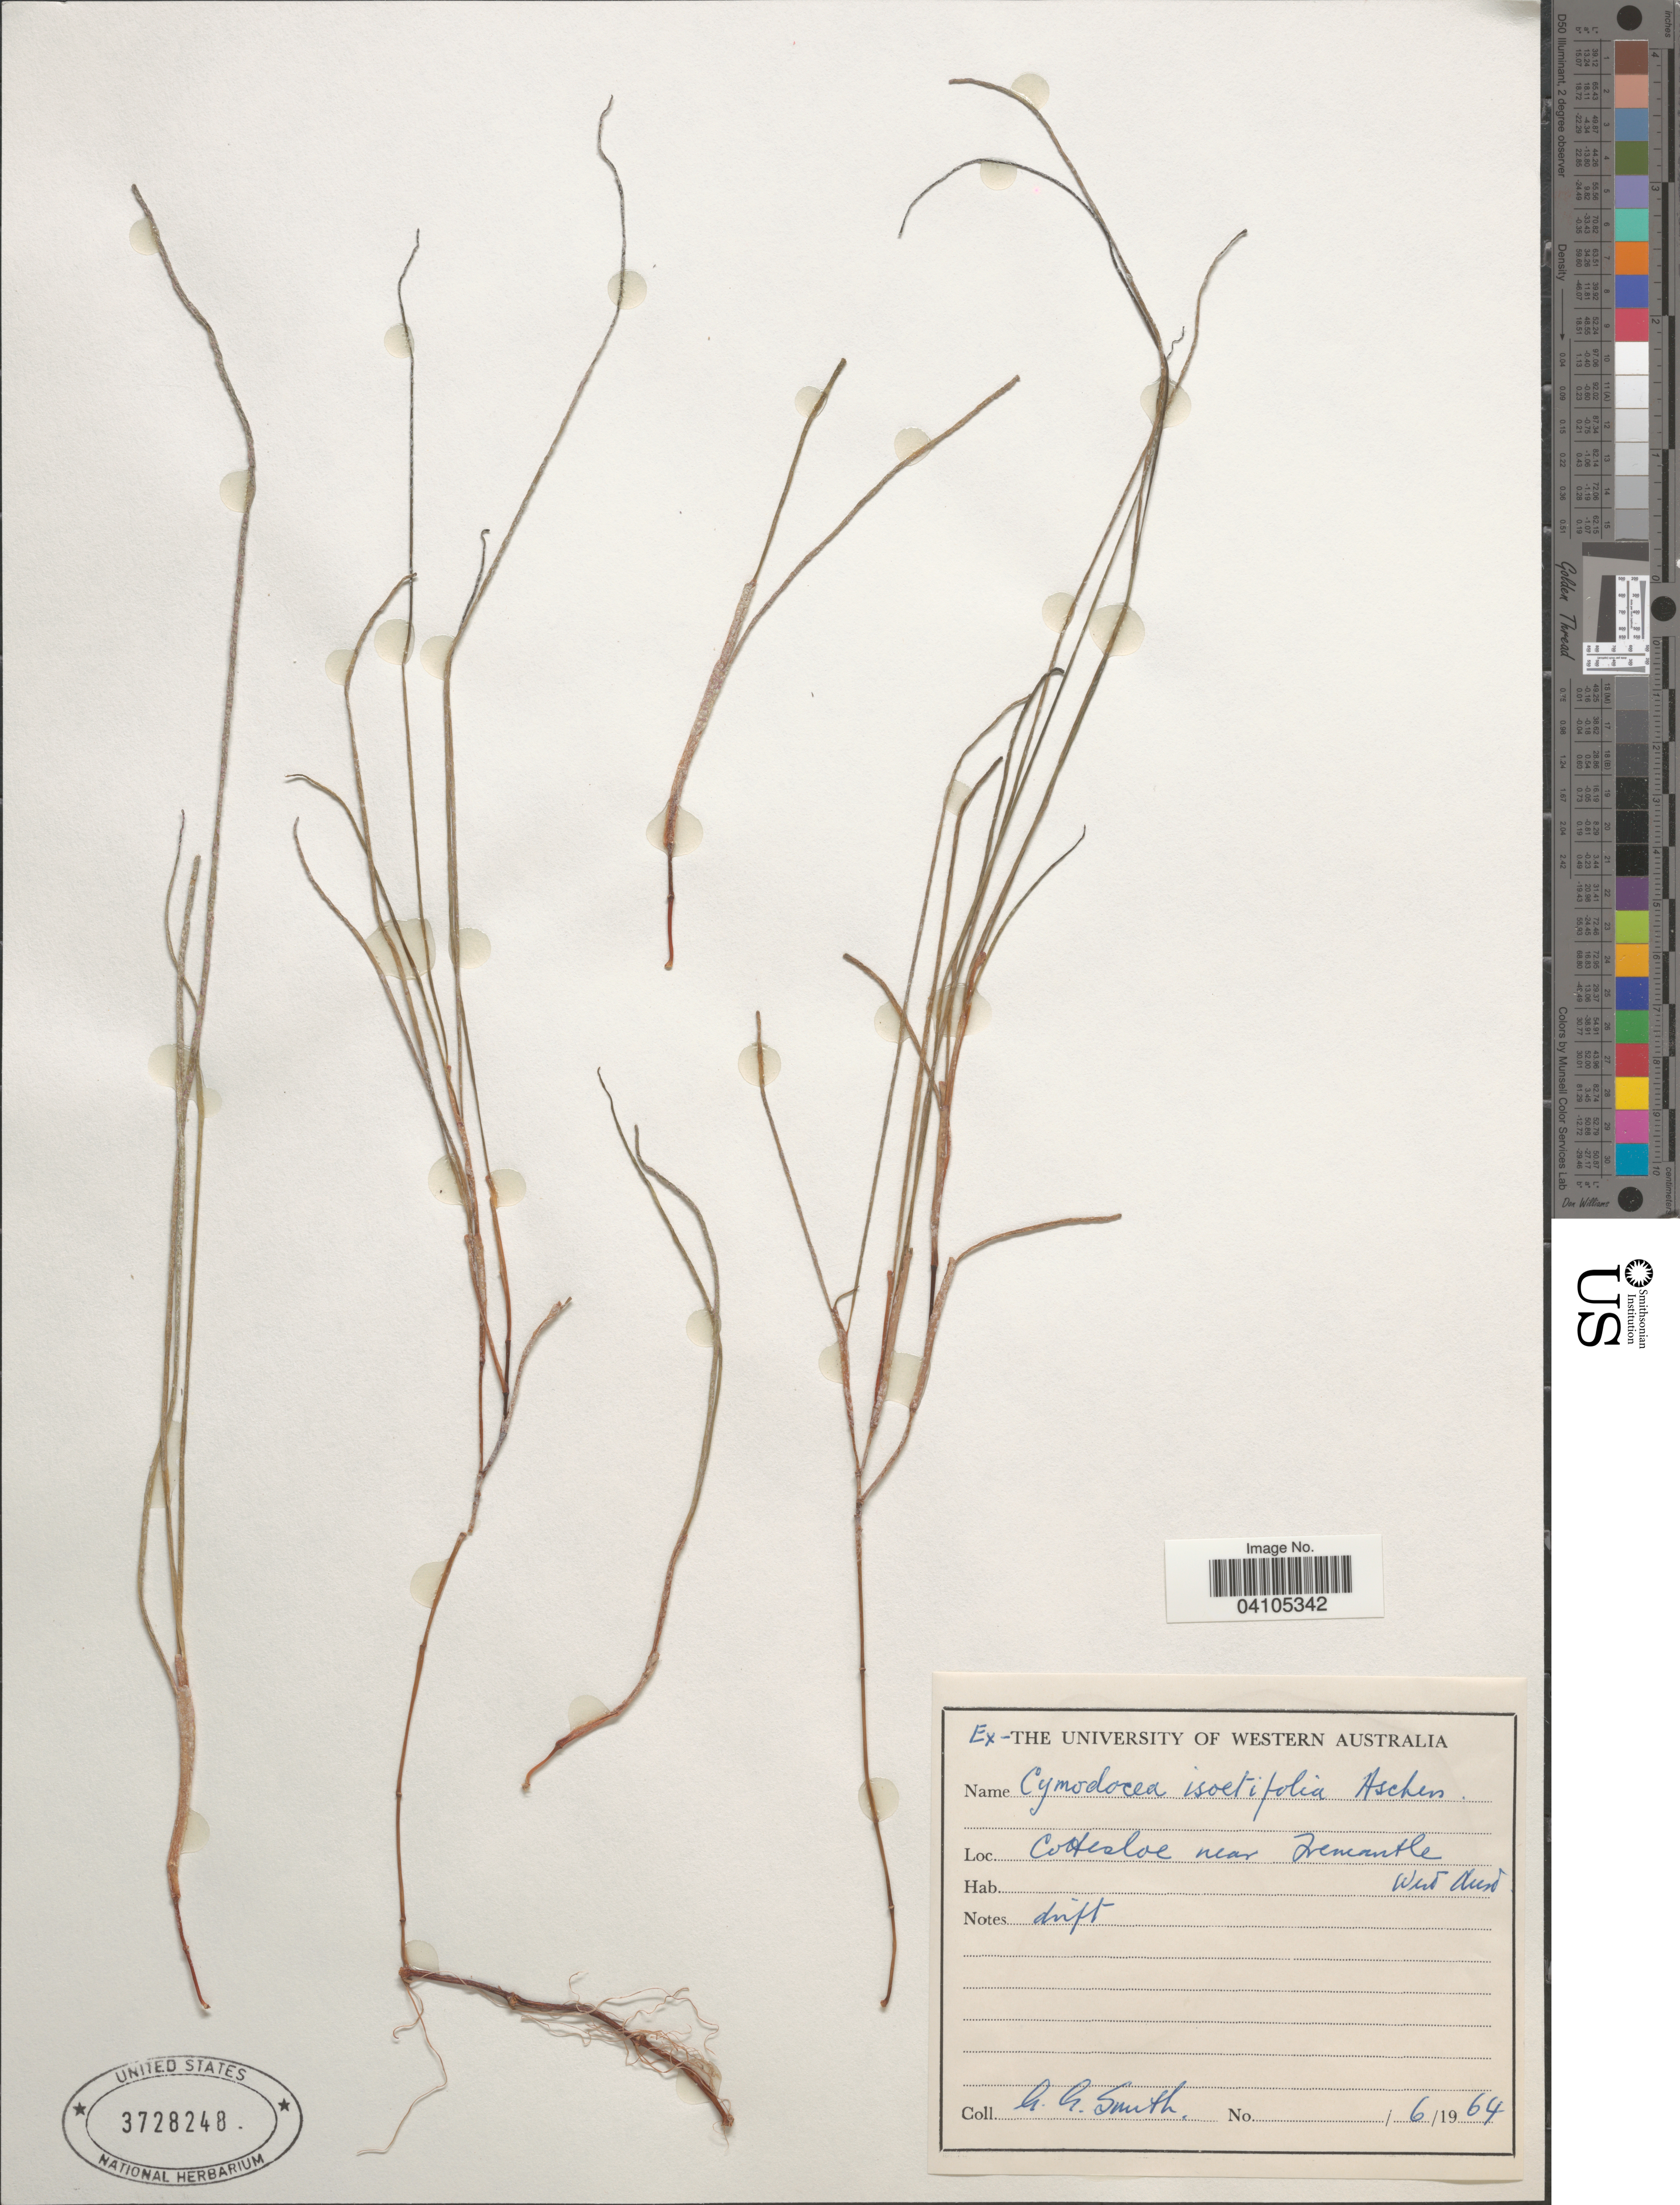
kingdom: Plantae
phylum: Tracheophyta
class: Liliopsida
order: Alismatales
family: Cymodoceaceae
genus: Syringodium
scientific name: Syringodium isoetifolium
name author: (Asch.) Dandy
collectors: G. G. Smith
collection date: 1964-06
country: Australia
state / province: Western Australia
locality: Cottesloe near Fremantle.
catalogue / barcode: US 3728248